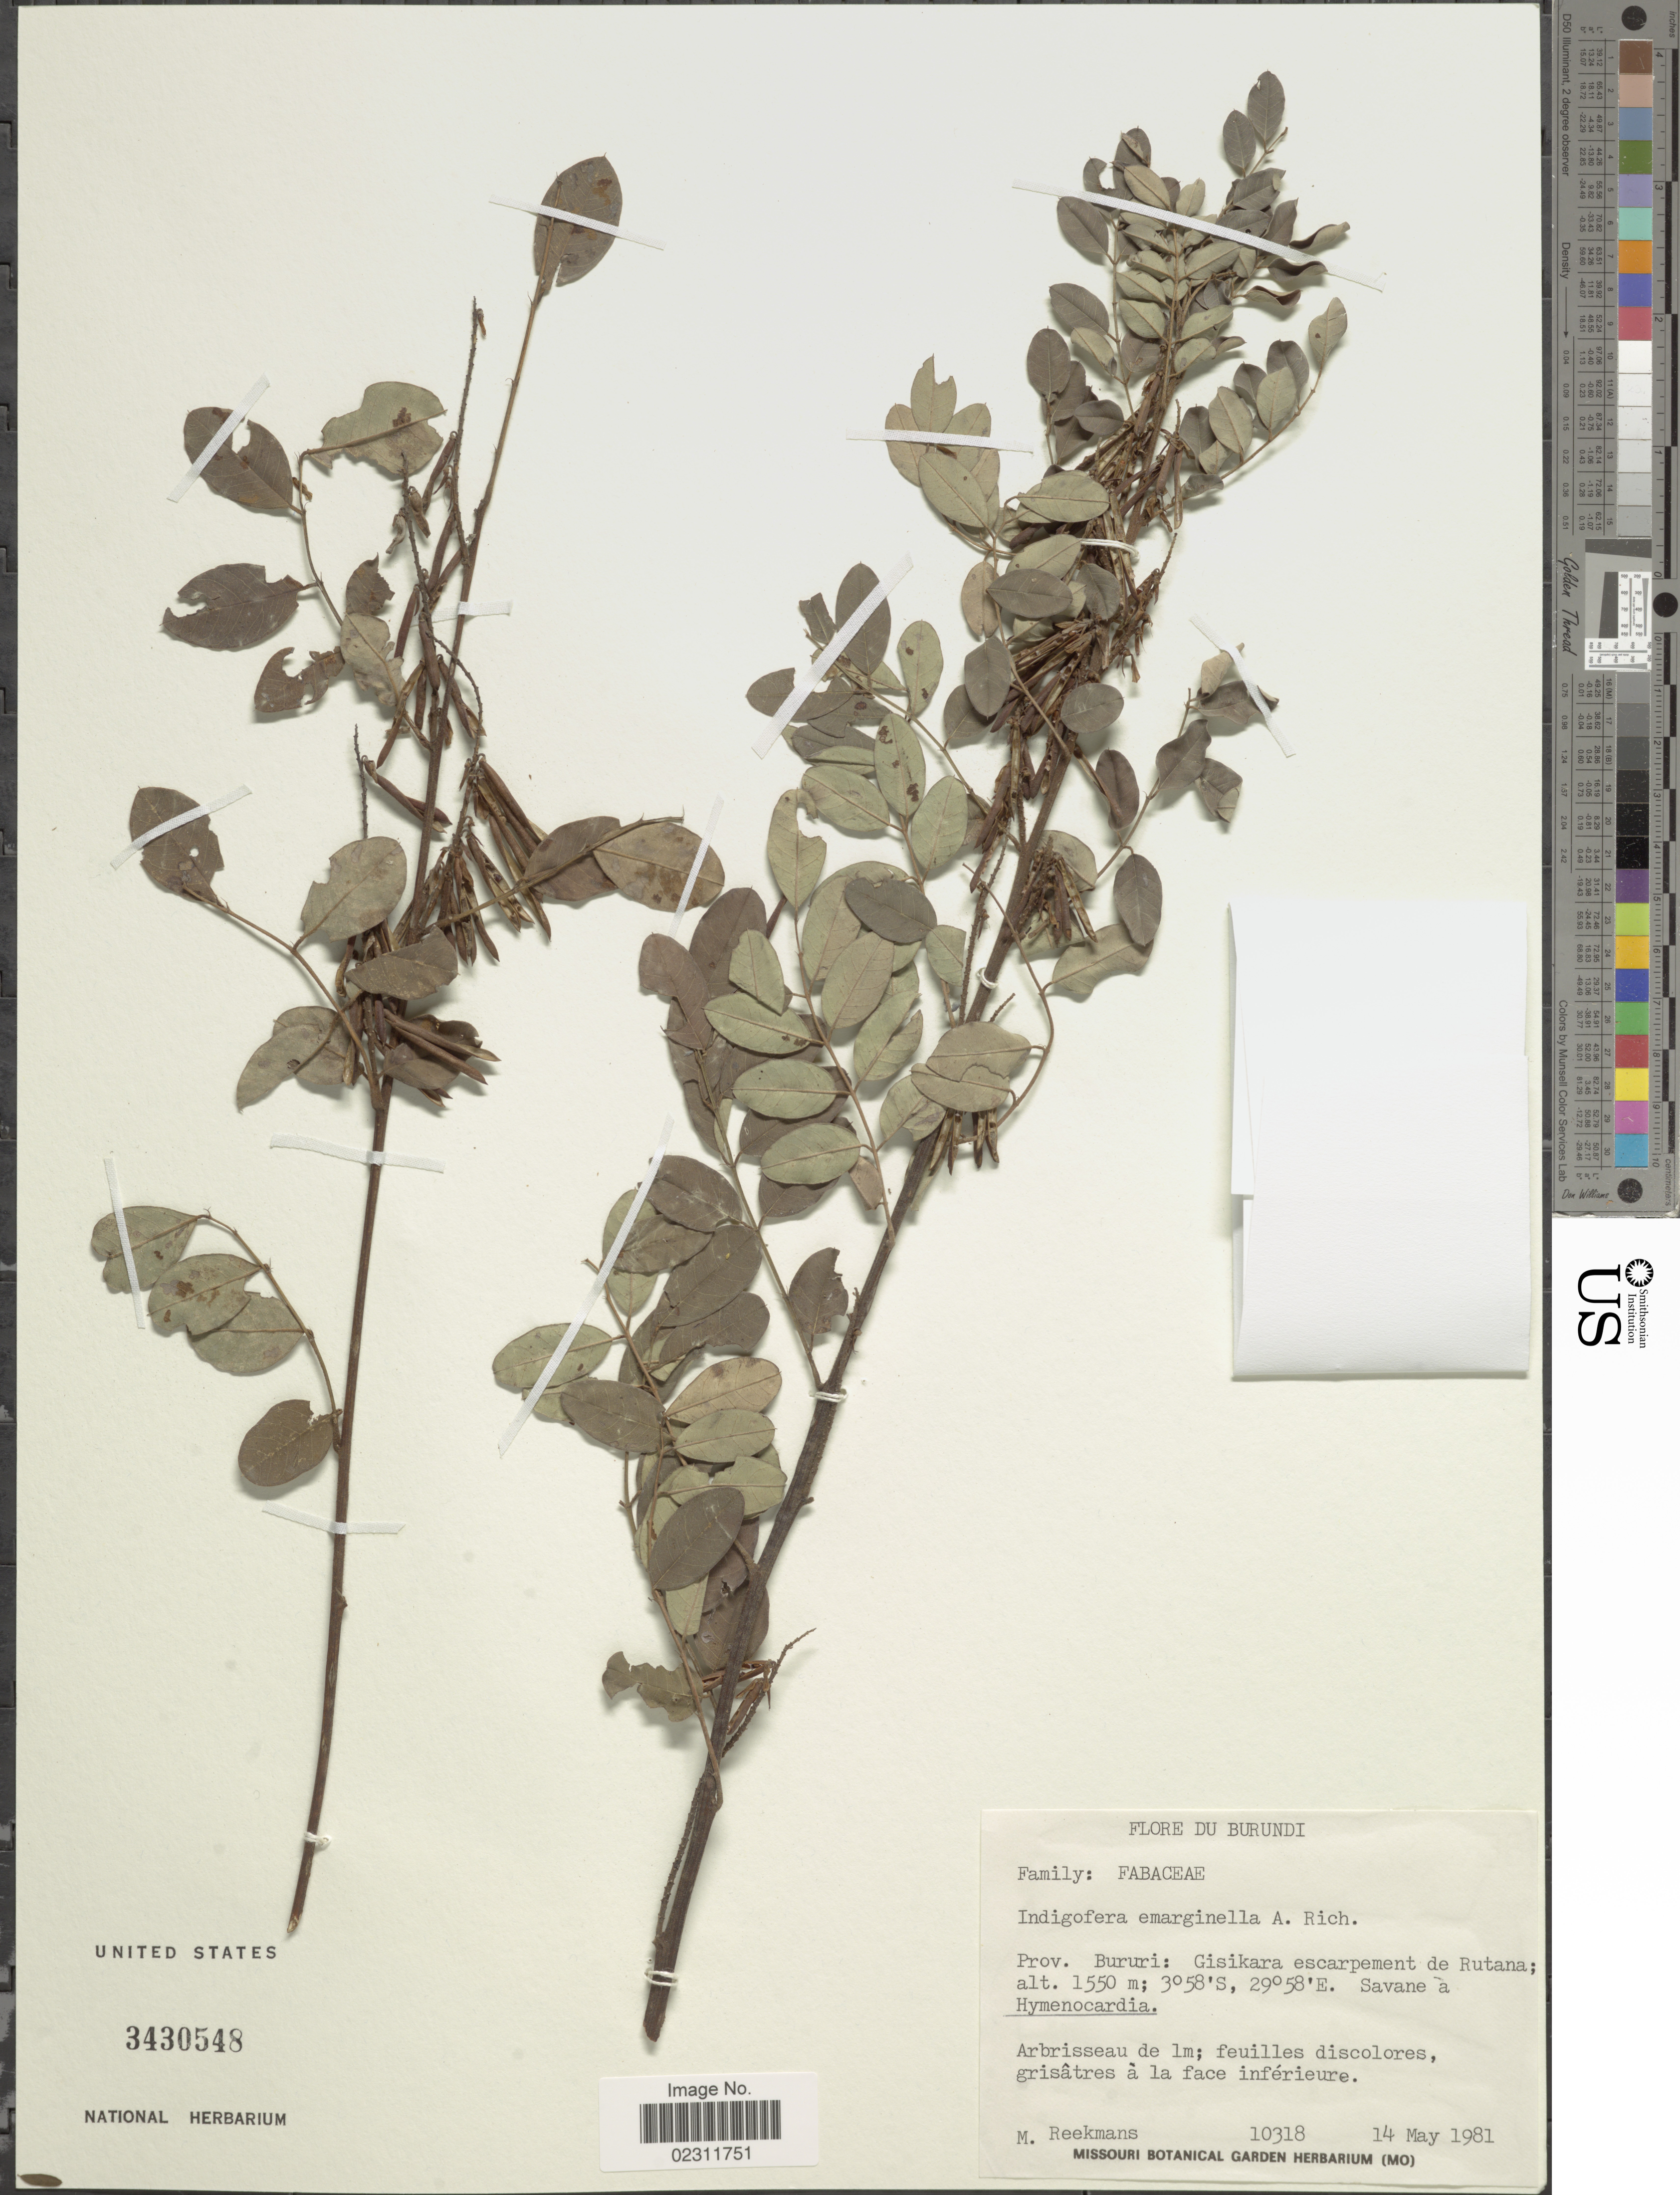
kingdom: Plantae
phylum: Tracheophyta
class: Magnoliopsida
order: Fabales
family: Fabaceae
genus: Indigofera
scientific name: Indigofera emarginella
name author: Steud. ex A. Rich.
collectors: M. Reekmans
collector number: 10318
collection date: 1981-05-14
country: Burundi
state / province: Bururi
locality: Gisikara escarpment de Rutana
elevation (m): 1550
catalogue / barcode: US 3430548